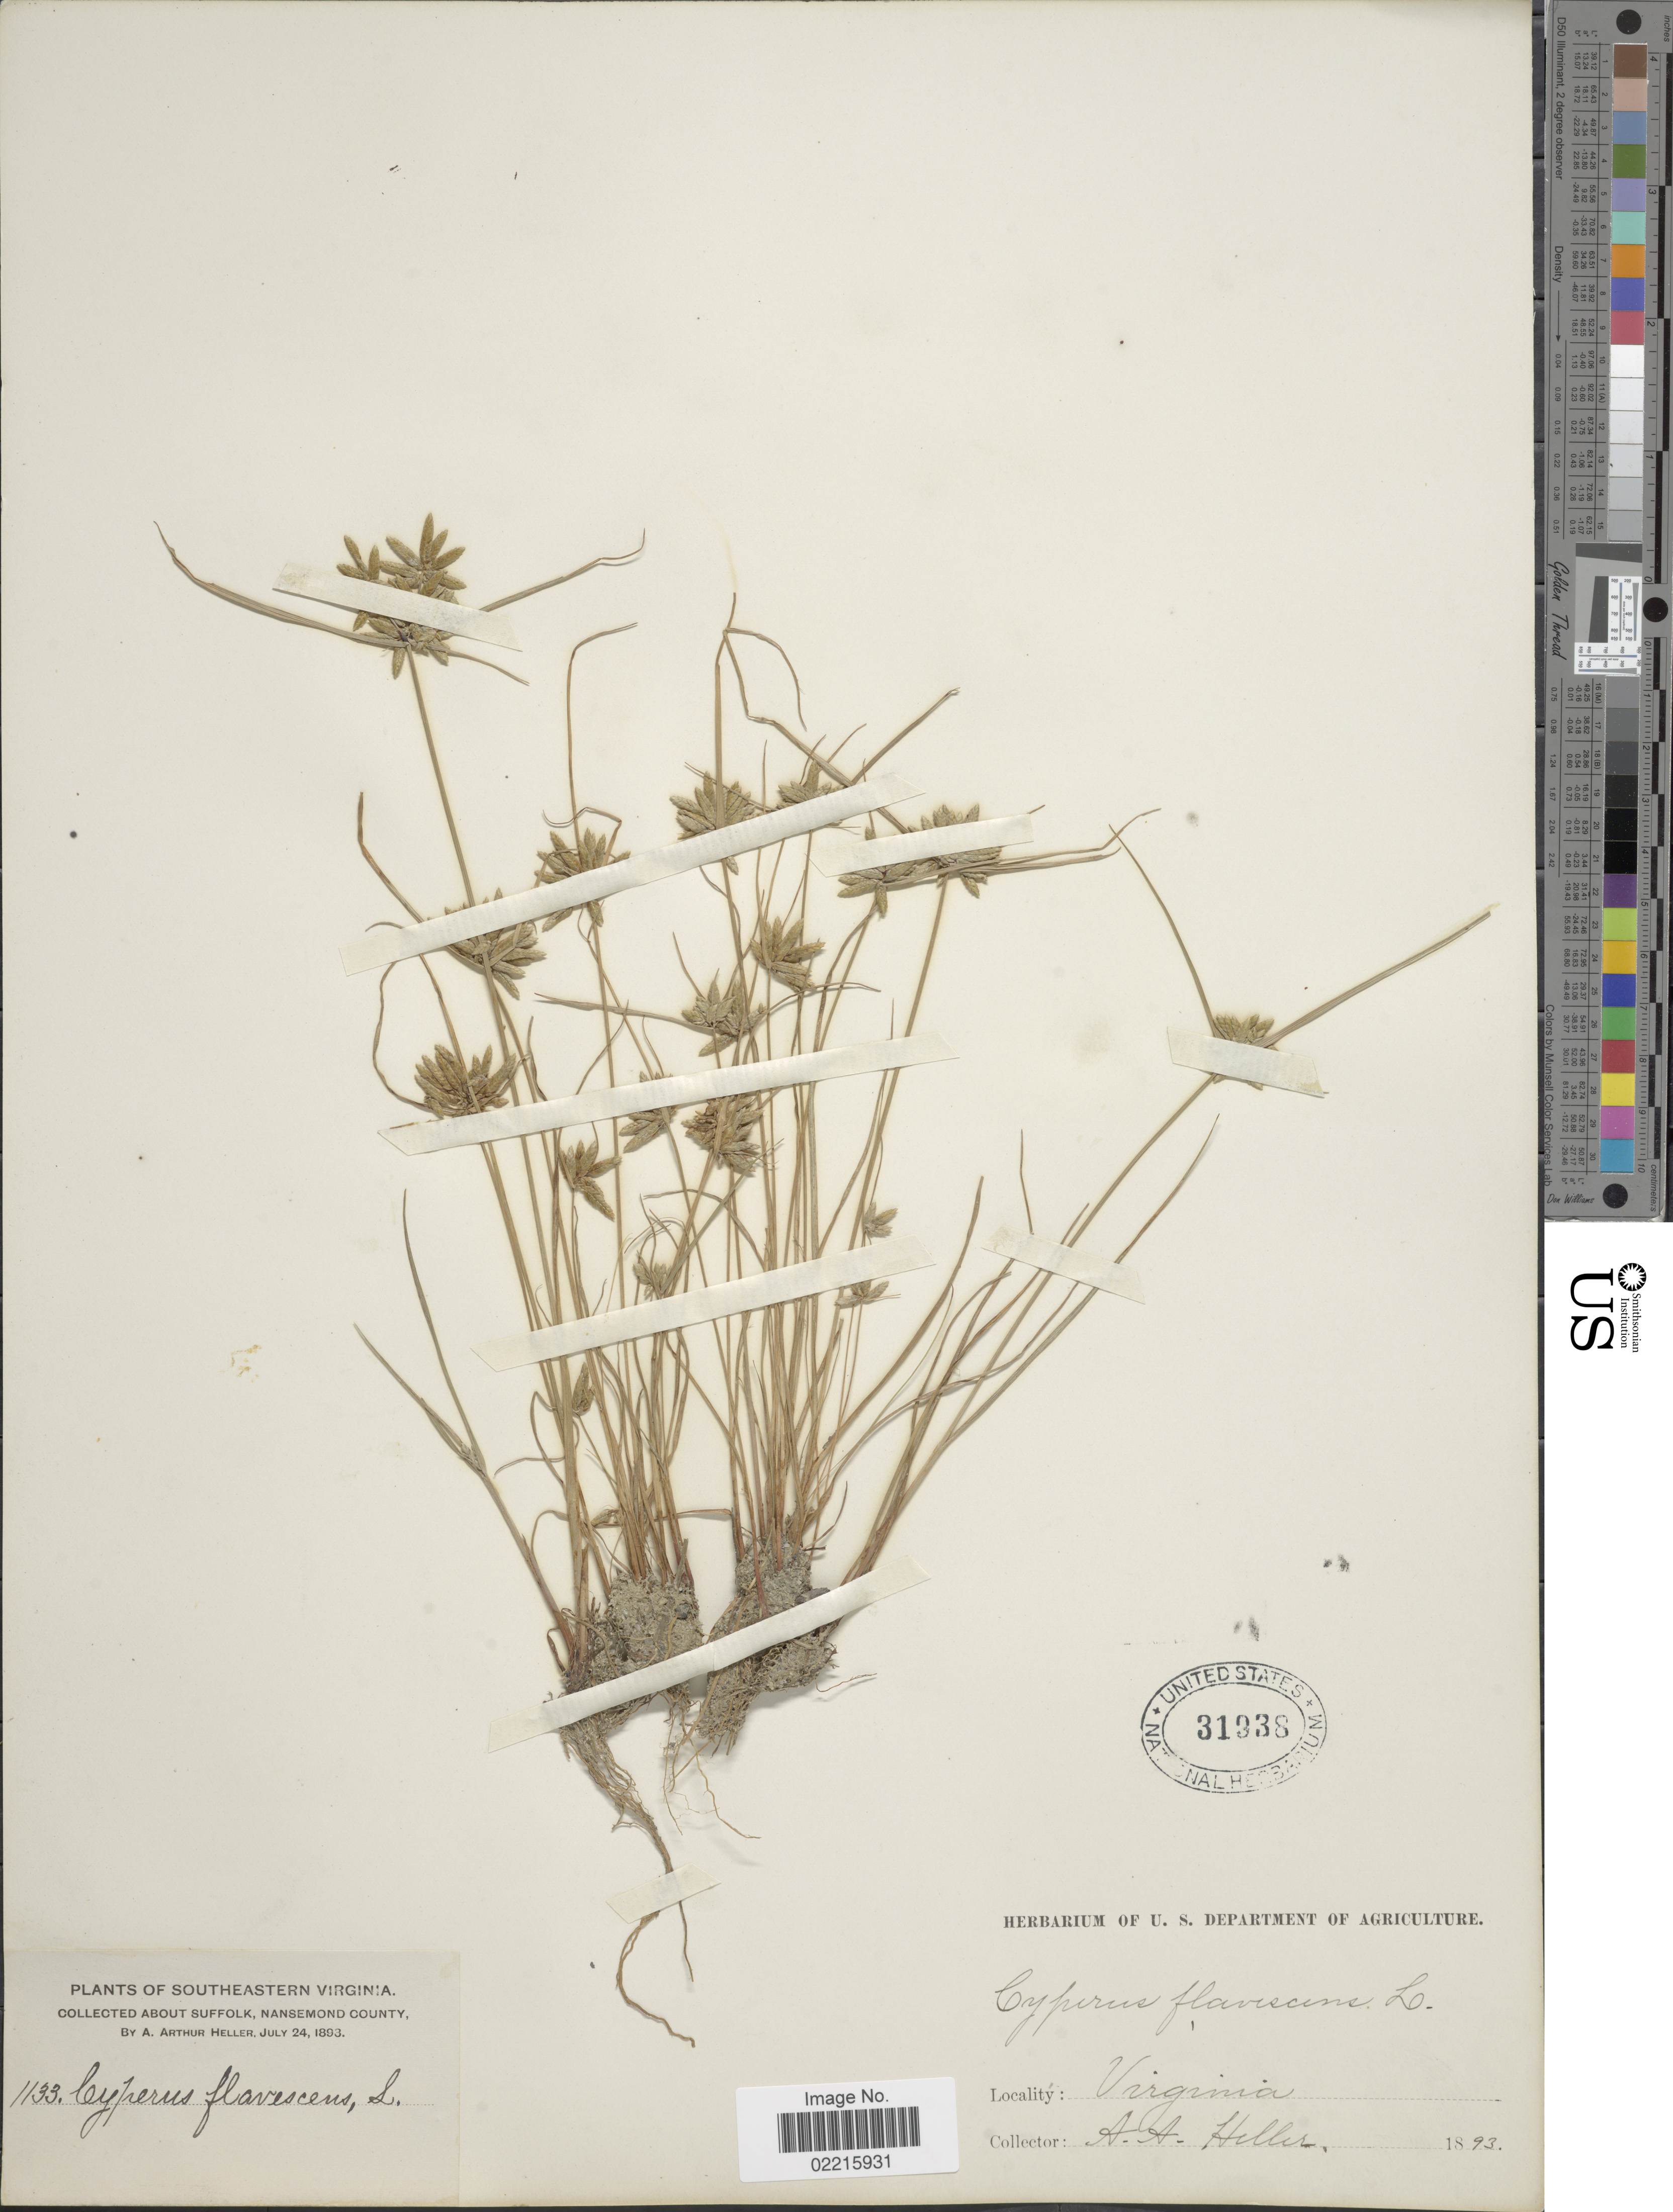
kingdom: Plantae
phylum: Tracheophyta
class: Liliopsida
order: Poales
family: Cyperaceae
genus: Cyperus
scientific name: Cyperus flavescens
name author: L.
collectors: A. A. Heller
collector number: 1133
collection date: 1893-07-24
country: United States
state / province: Virginia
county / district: City of Suffolk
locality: Southeastern Virginia. About Suffolk, Nansemond County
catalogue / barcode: US 31938